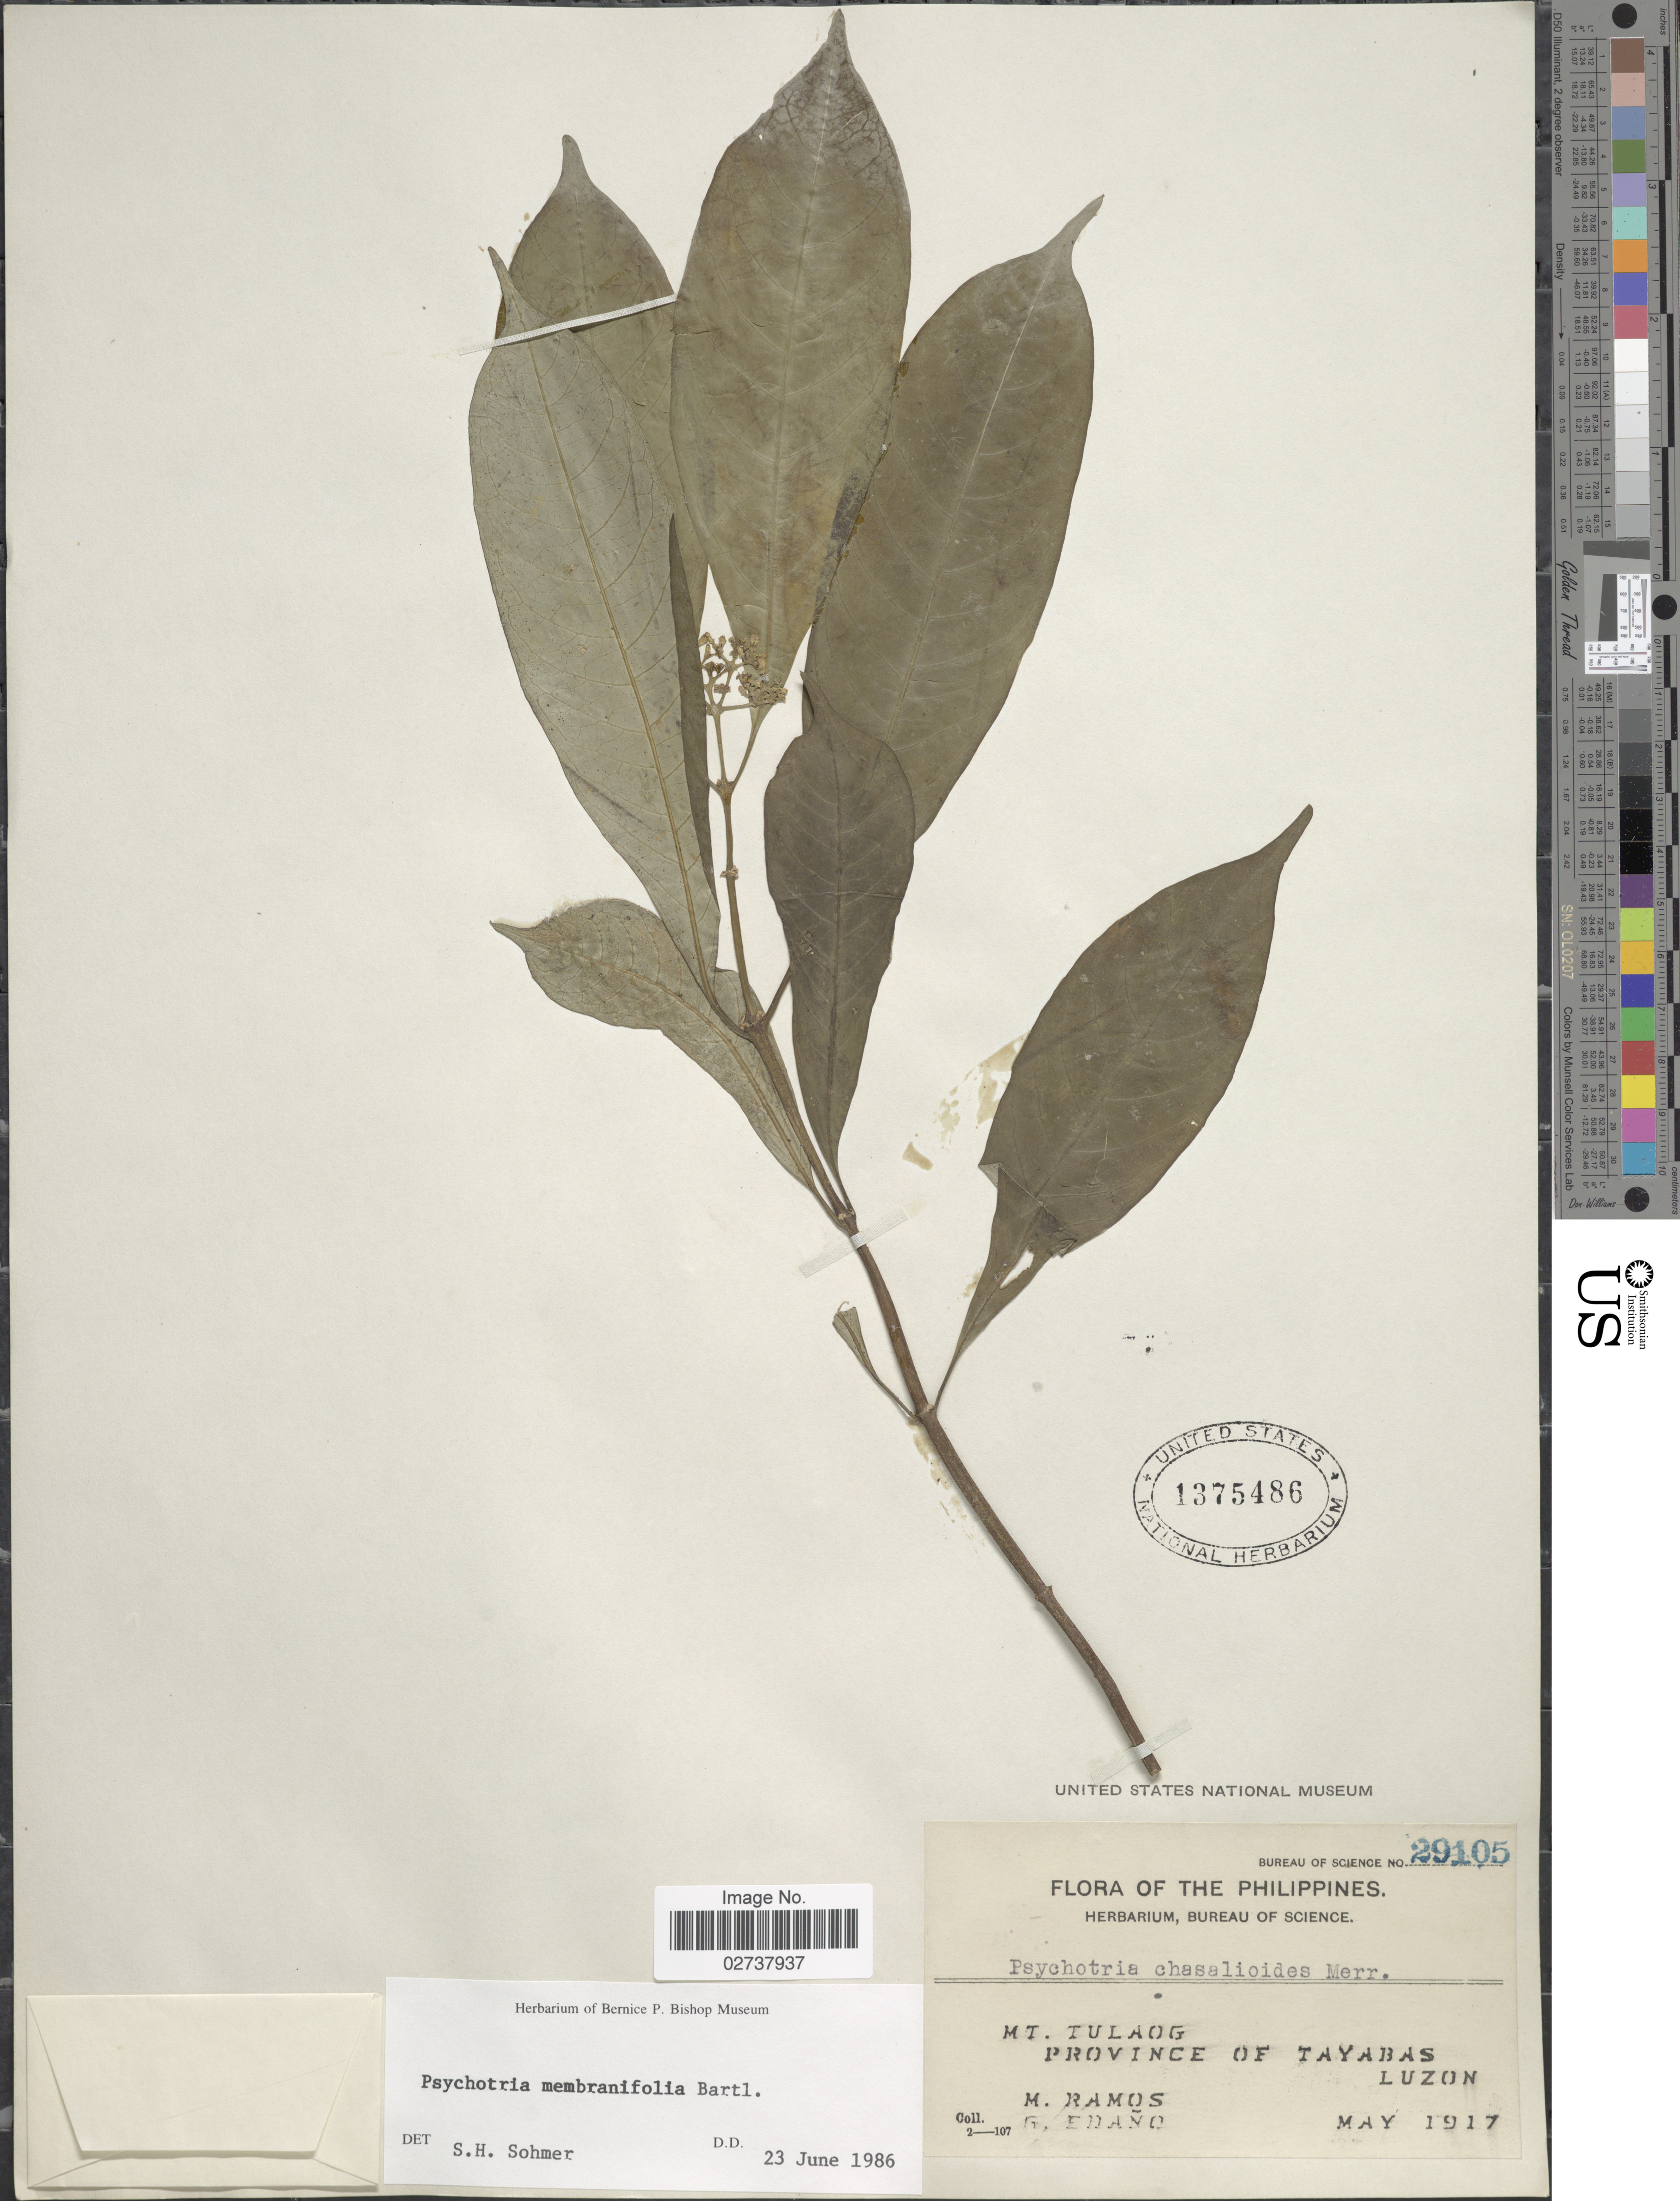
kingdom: Plantae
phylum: Tracheophyta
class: Magnoliopsida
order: Gentianales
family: Rubiaceae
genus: Psychotria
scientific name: Psychotria membranifolia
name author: Bartl. ex A. DC.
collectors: M. Ramos & G. Edaño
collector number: Bureau of Science 29105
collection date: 1917-05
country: Philippines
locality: Mt. Tulaog, Province of Tayabas, Luzon,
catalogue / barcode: US 1375486